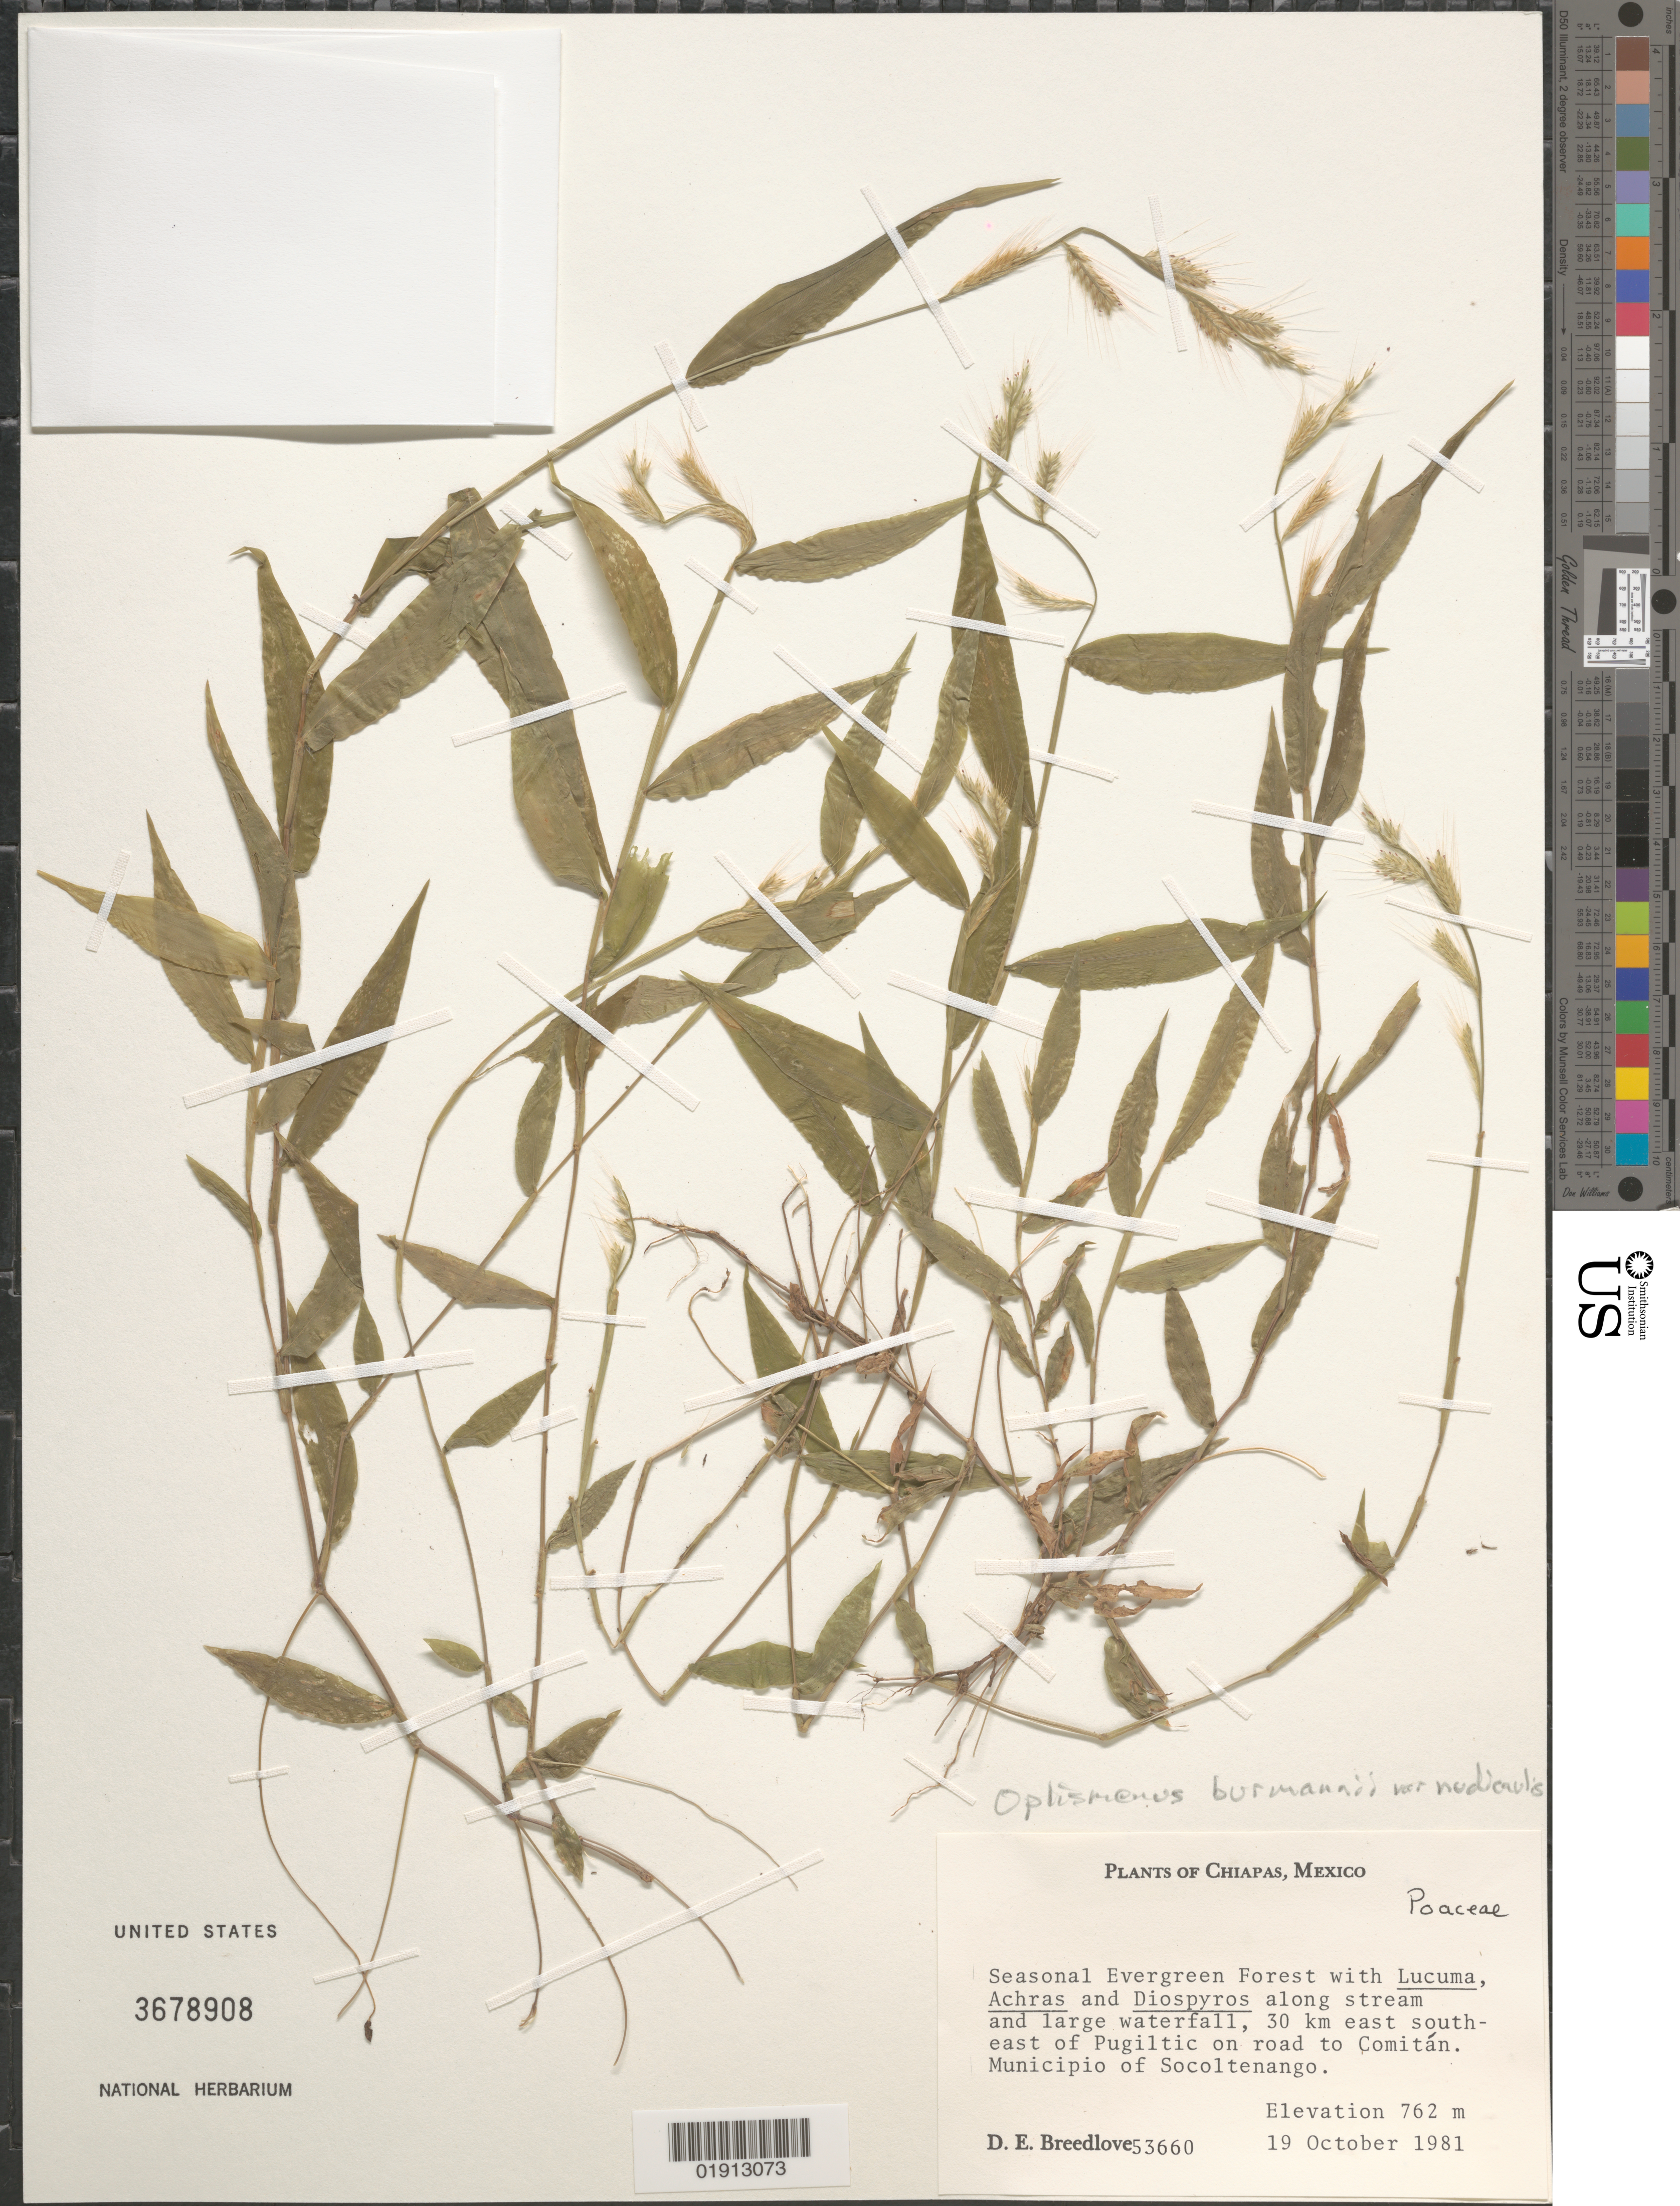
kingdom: Plantae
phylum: Tracheophyta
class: Liliopsida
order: Poales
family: Poaceae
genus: Oplismenus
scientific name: Oplismenus burmannii var. nudicaulis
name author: (Vasey) McVaugh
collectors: D. E. Breedlove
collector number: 53660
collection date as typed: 19 Oct 1981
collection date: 1981-10-19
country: Mexico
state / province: Chiapas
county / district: Socoltenango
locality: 30 km ESE of Pugiltic on road to Comitan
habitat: Along stream and large waterfall.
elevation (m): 762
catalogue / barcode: US 3678908